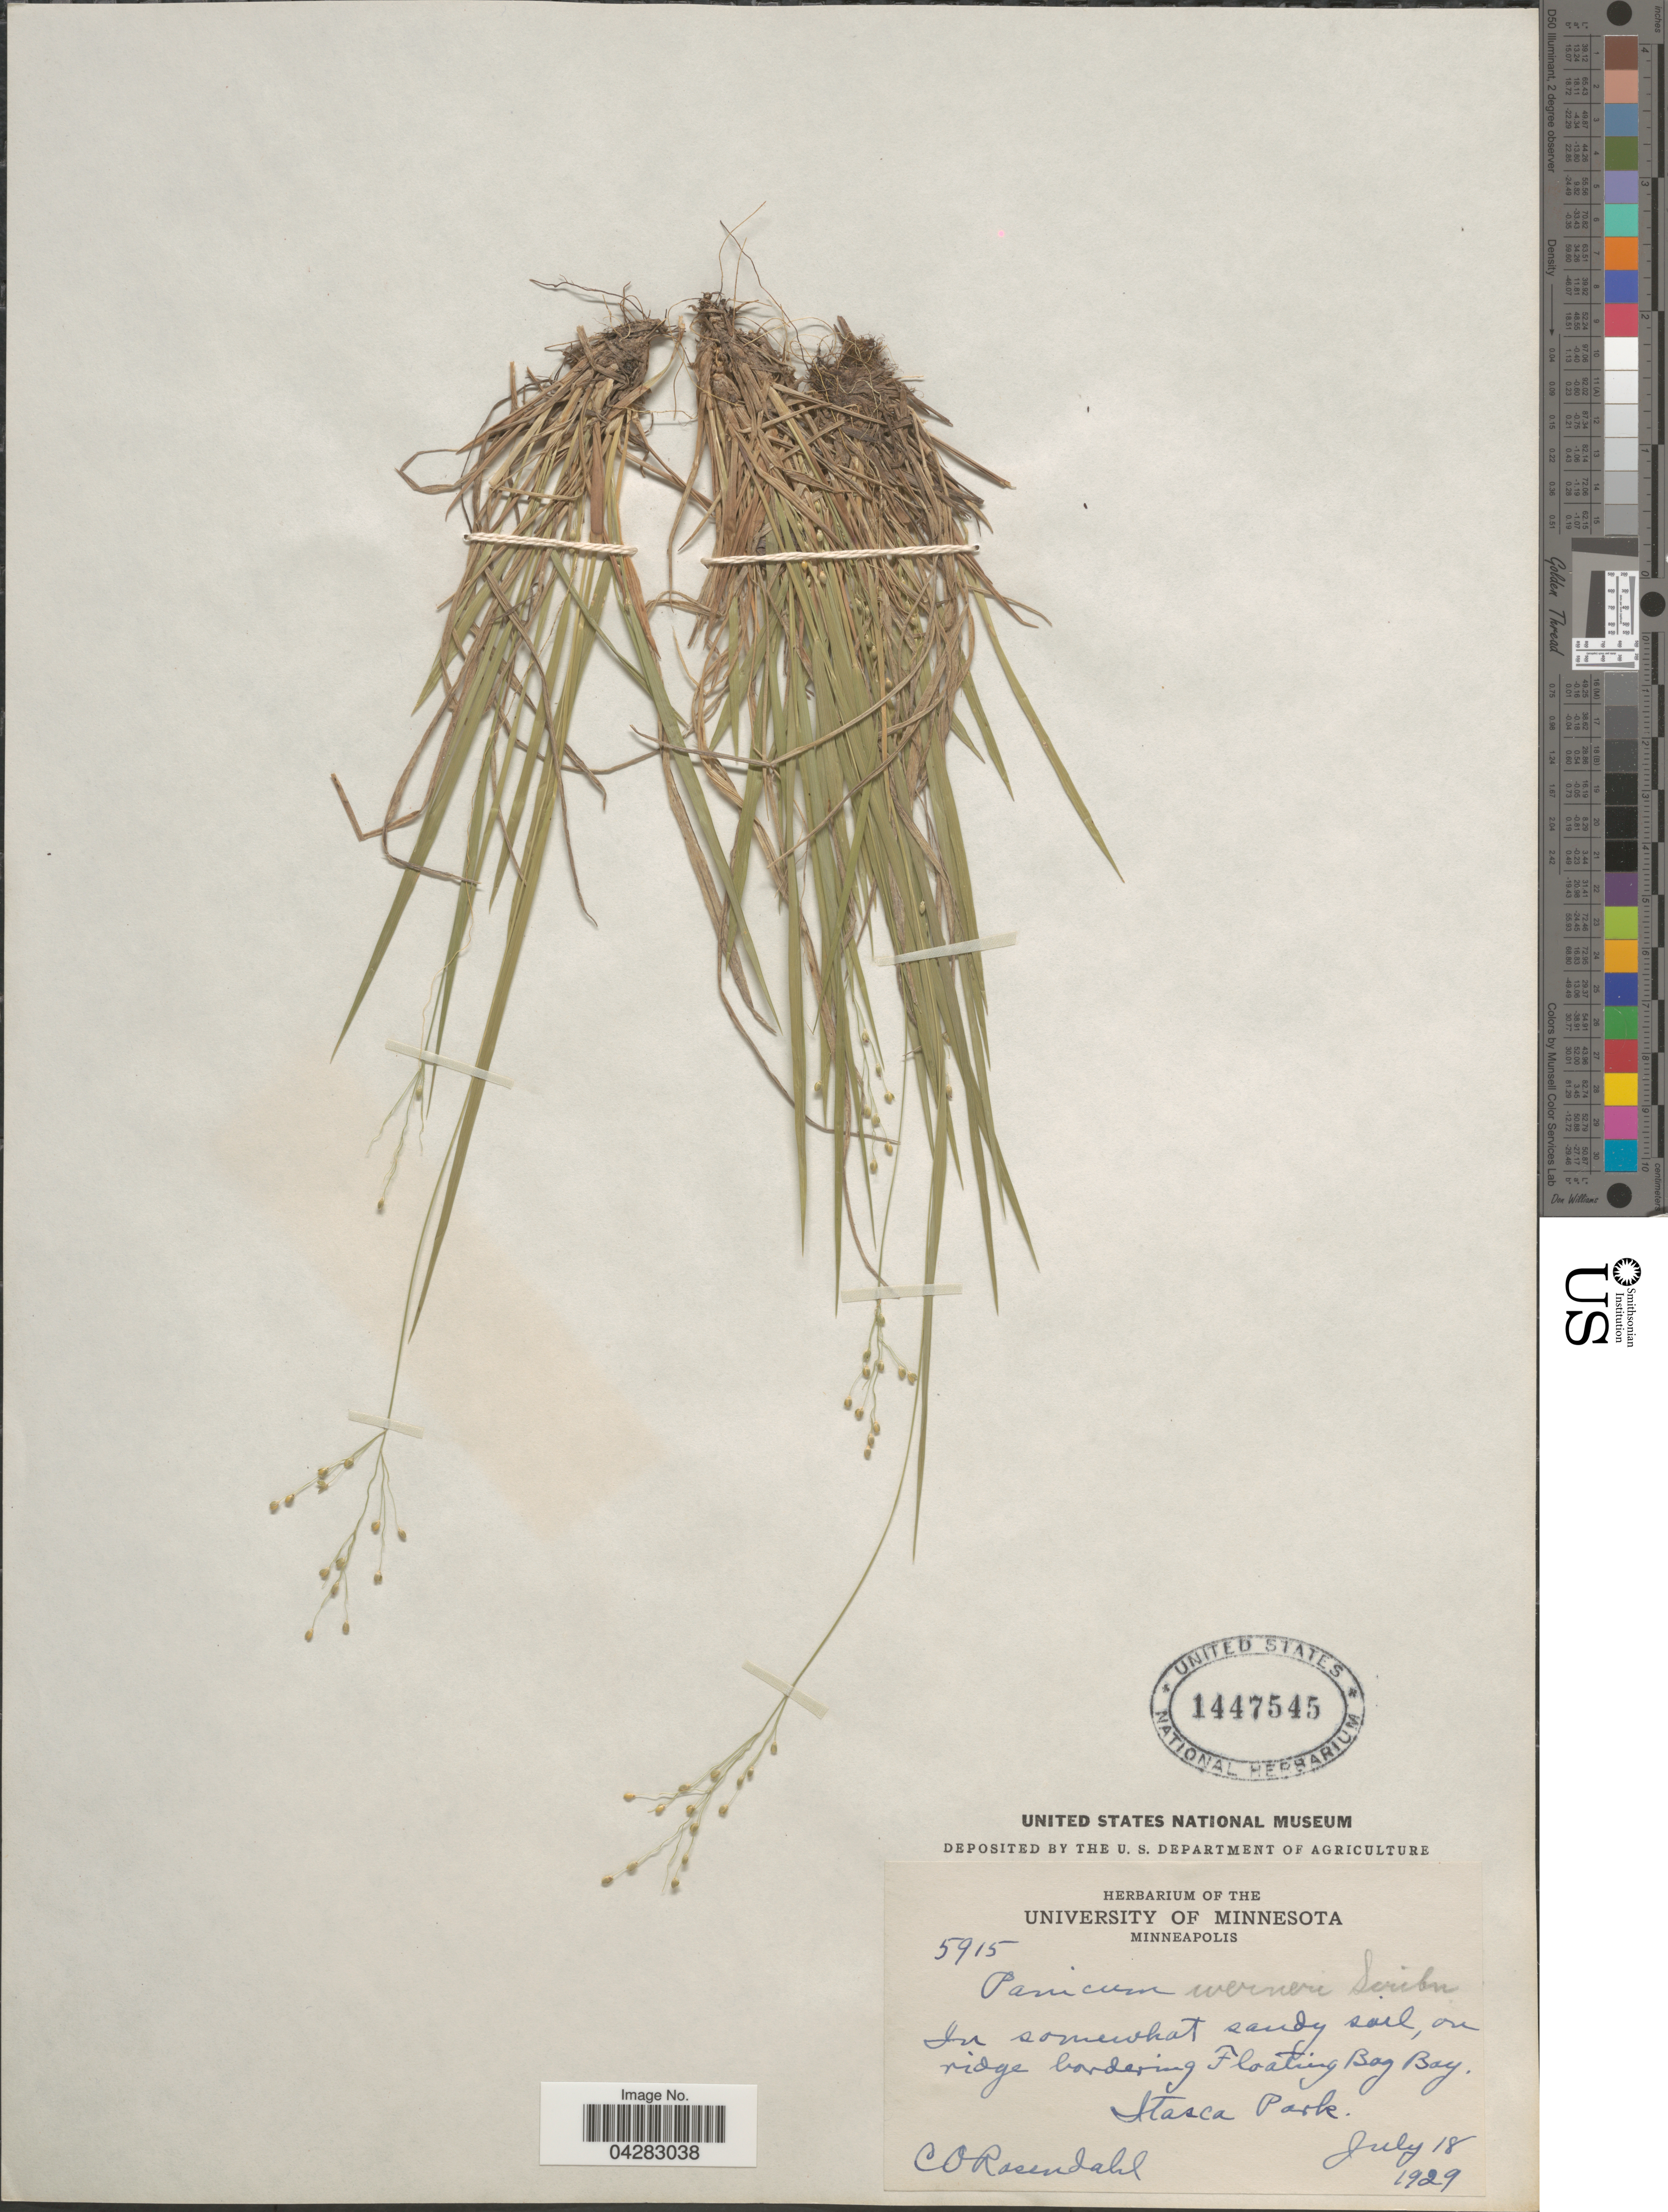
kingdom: Plantae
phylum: Tracheophyta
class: Liliopsida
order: Poales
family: Poaceae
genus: Dichanthelium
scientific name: Dichanthelium linearifolium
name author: (Scribn.) Gould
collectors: C. O. Rosendahl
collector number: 5915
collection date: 1929-07-18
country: United States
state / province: Minnesota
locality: Minneapolis. In somewhat sandy soil, on ridge bordering Floating Bog Bay, Itasca Park.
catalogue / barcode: US 1447545